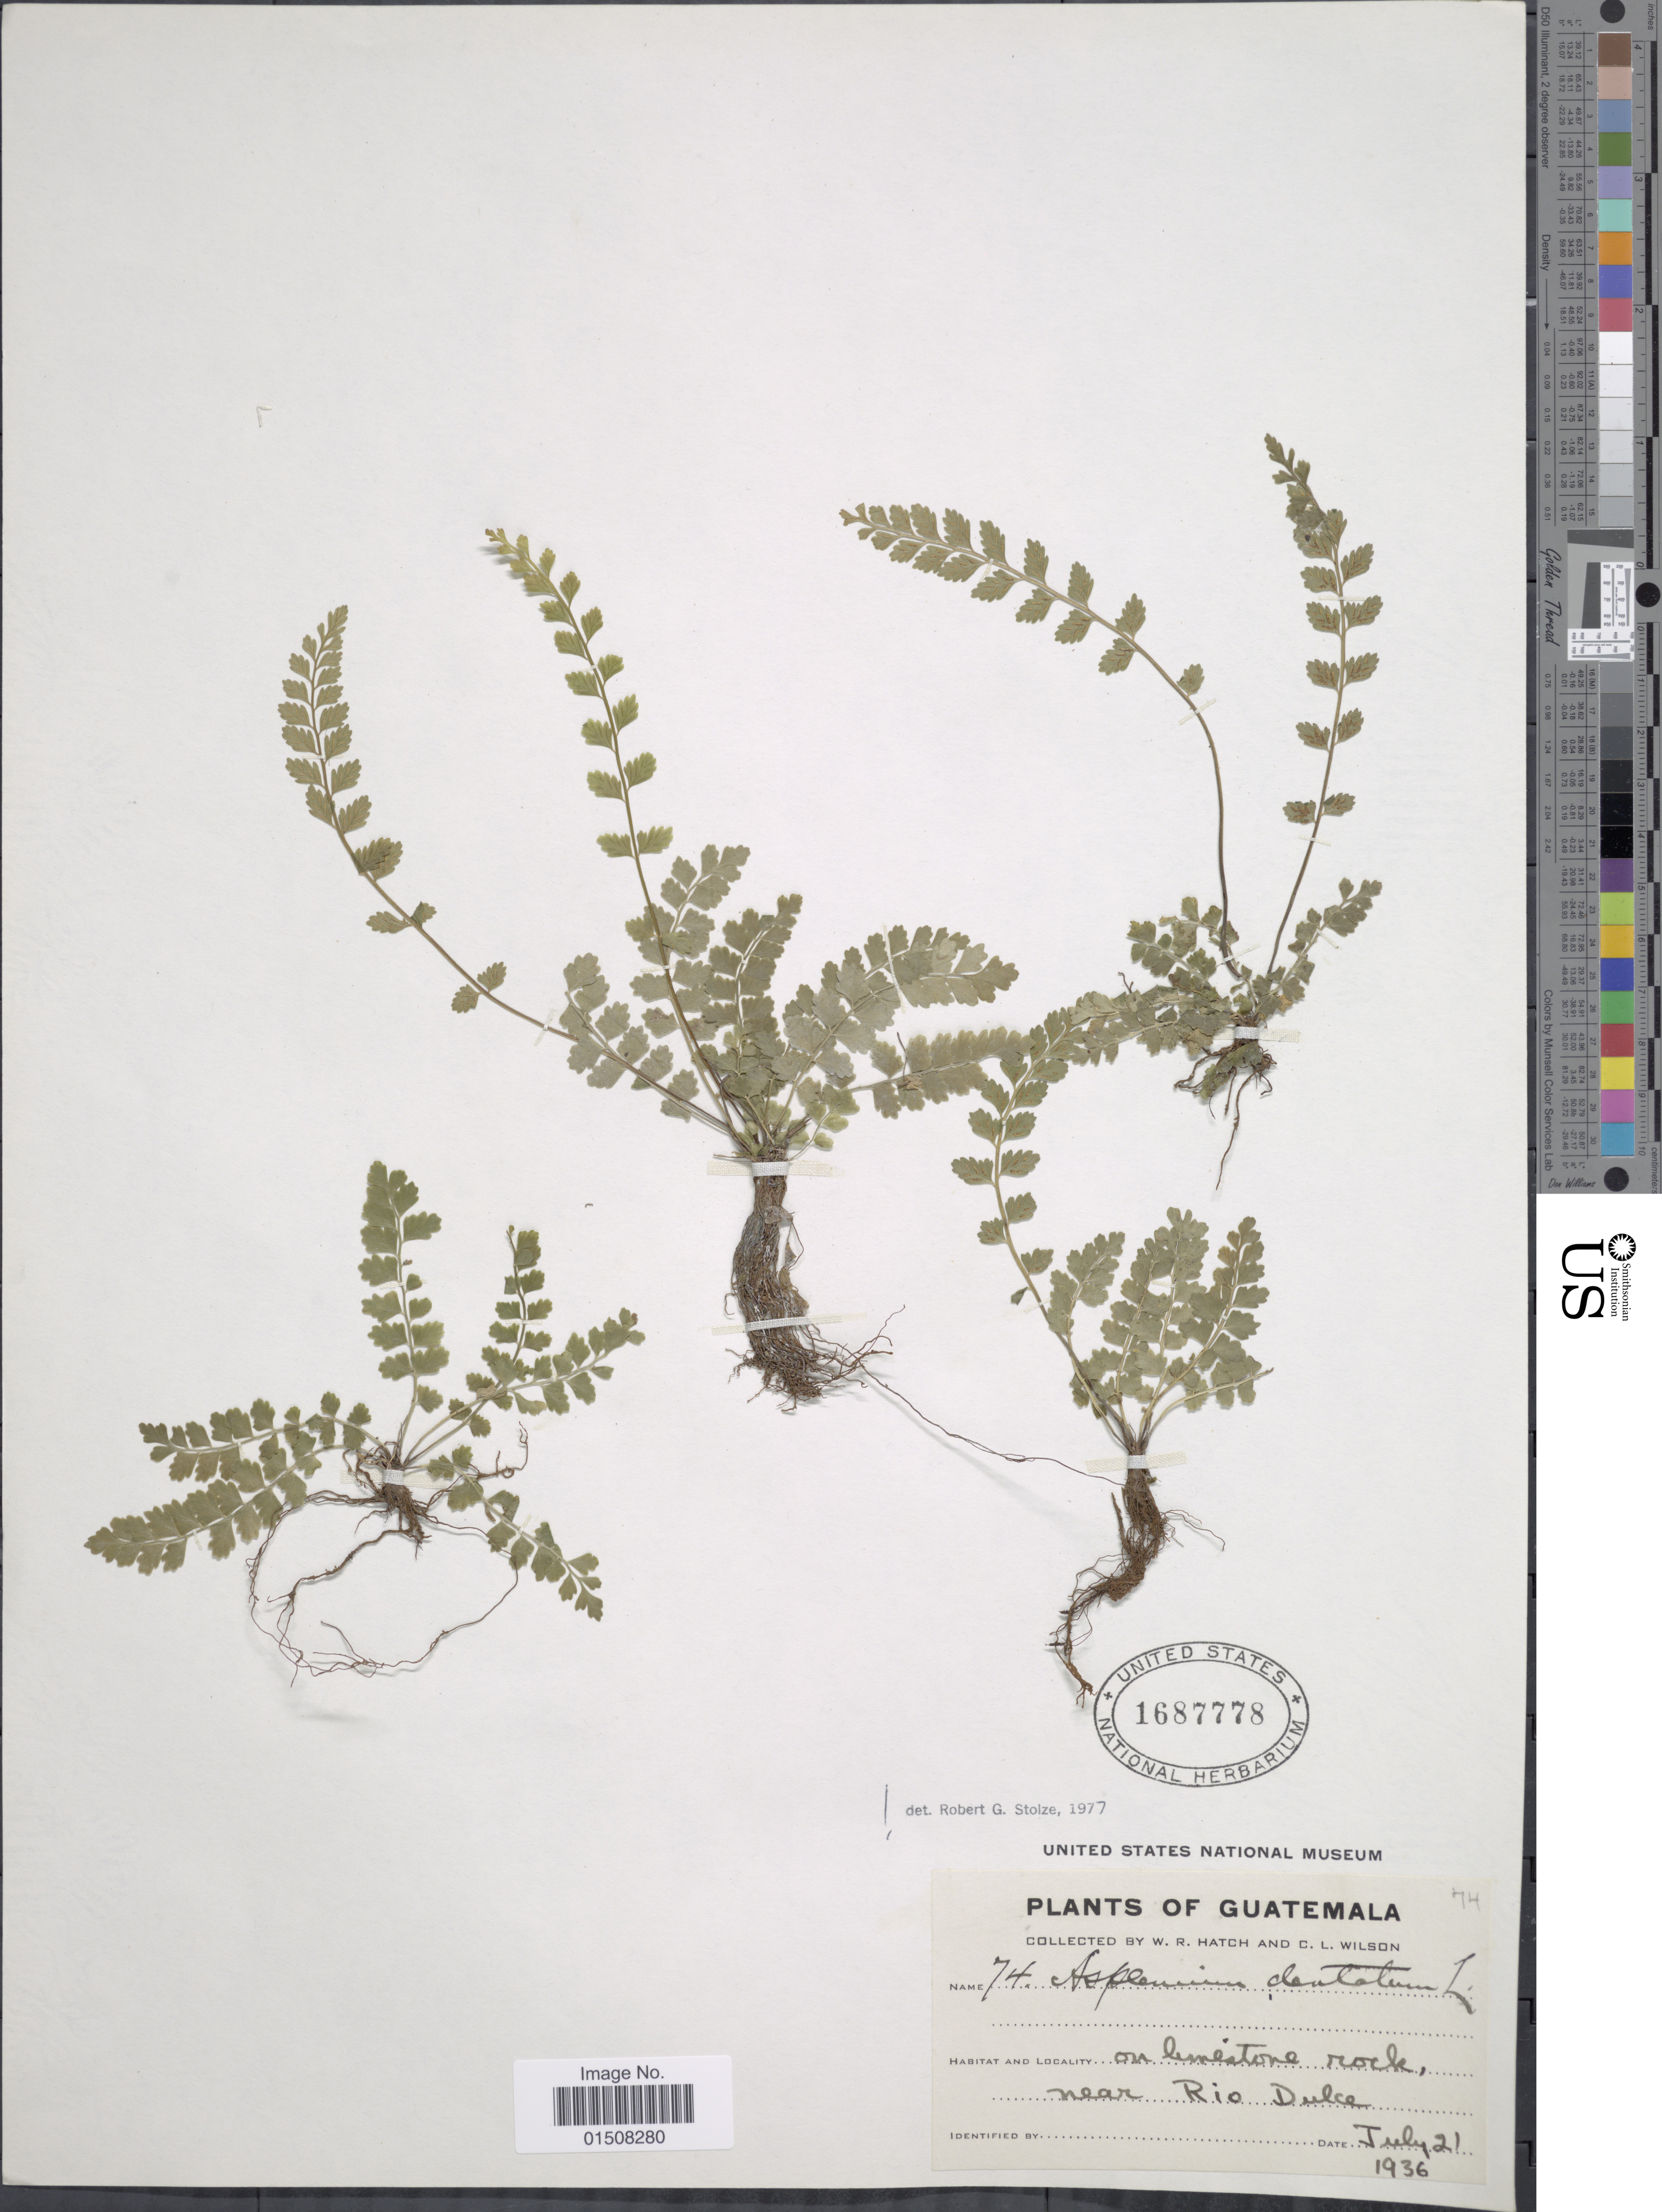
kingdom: Plantae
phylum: Tracheophyta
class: Polypodiopsida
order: Polypodiales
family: Aspleniaceae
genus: Asplenium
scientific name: Asplenium trichomanes-dentatum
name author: L.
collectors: W. Hatch & C. L. Wilson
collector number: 74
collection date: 1936-07-21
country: Guatemala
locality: Near Rio Dulce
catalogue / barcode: US 1687778